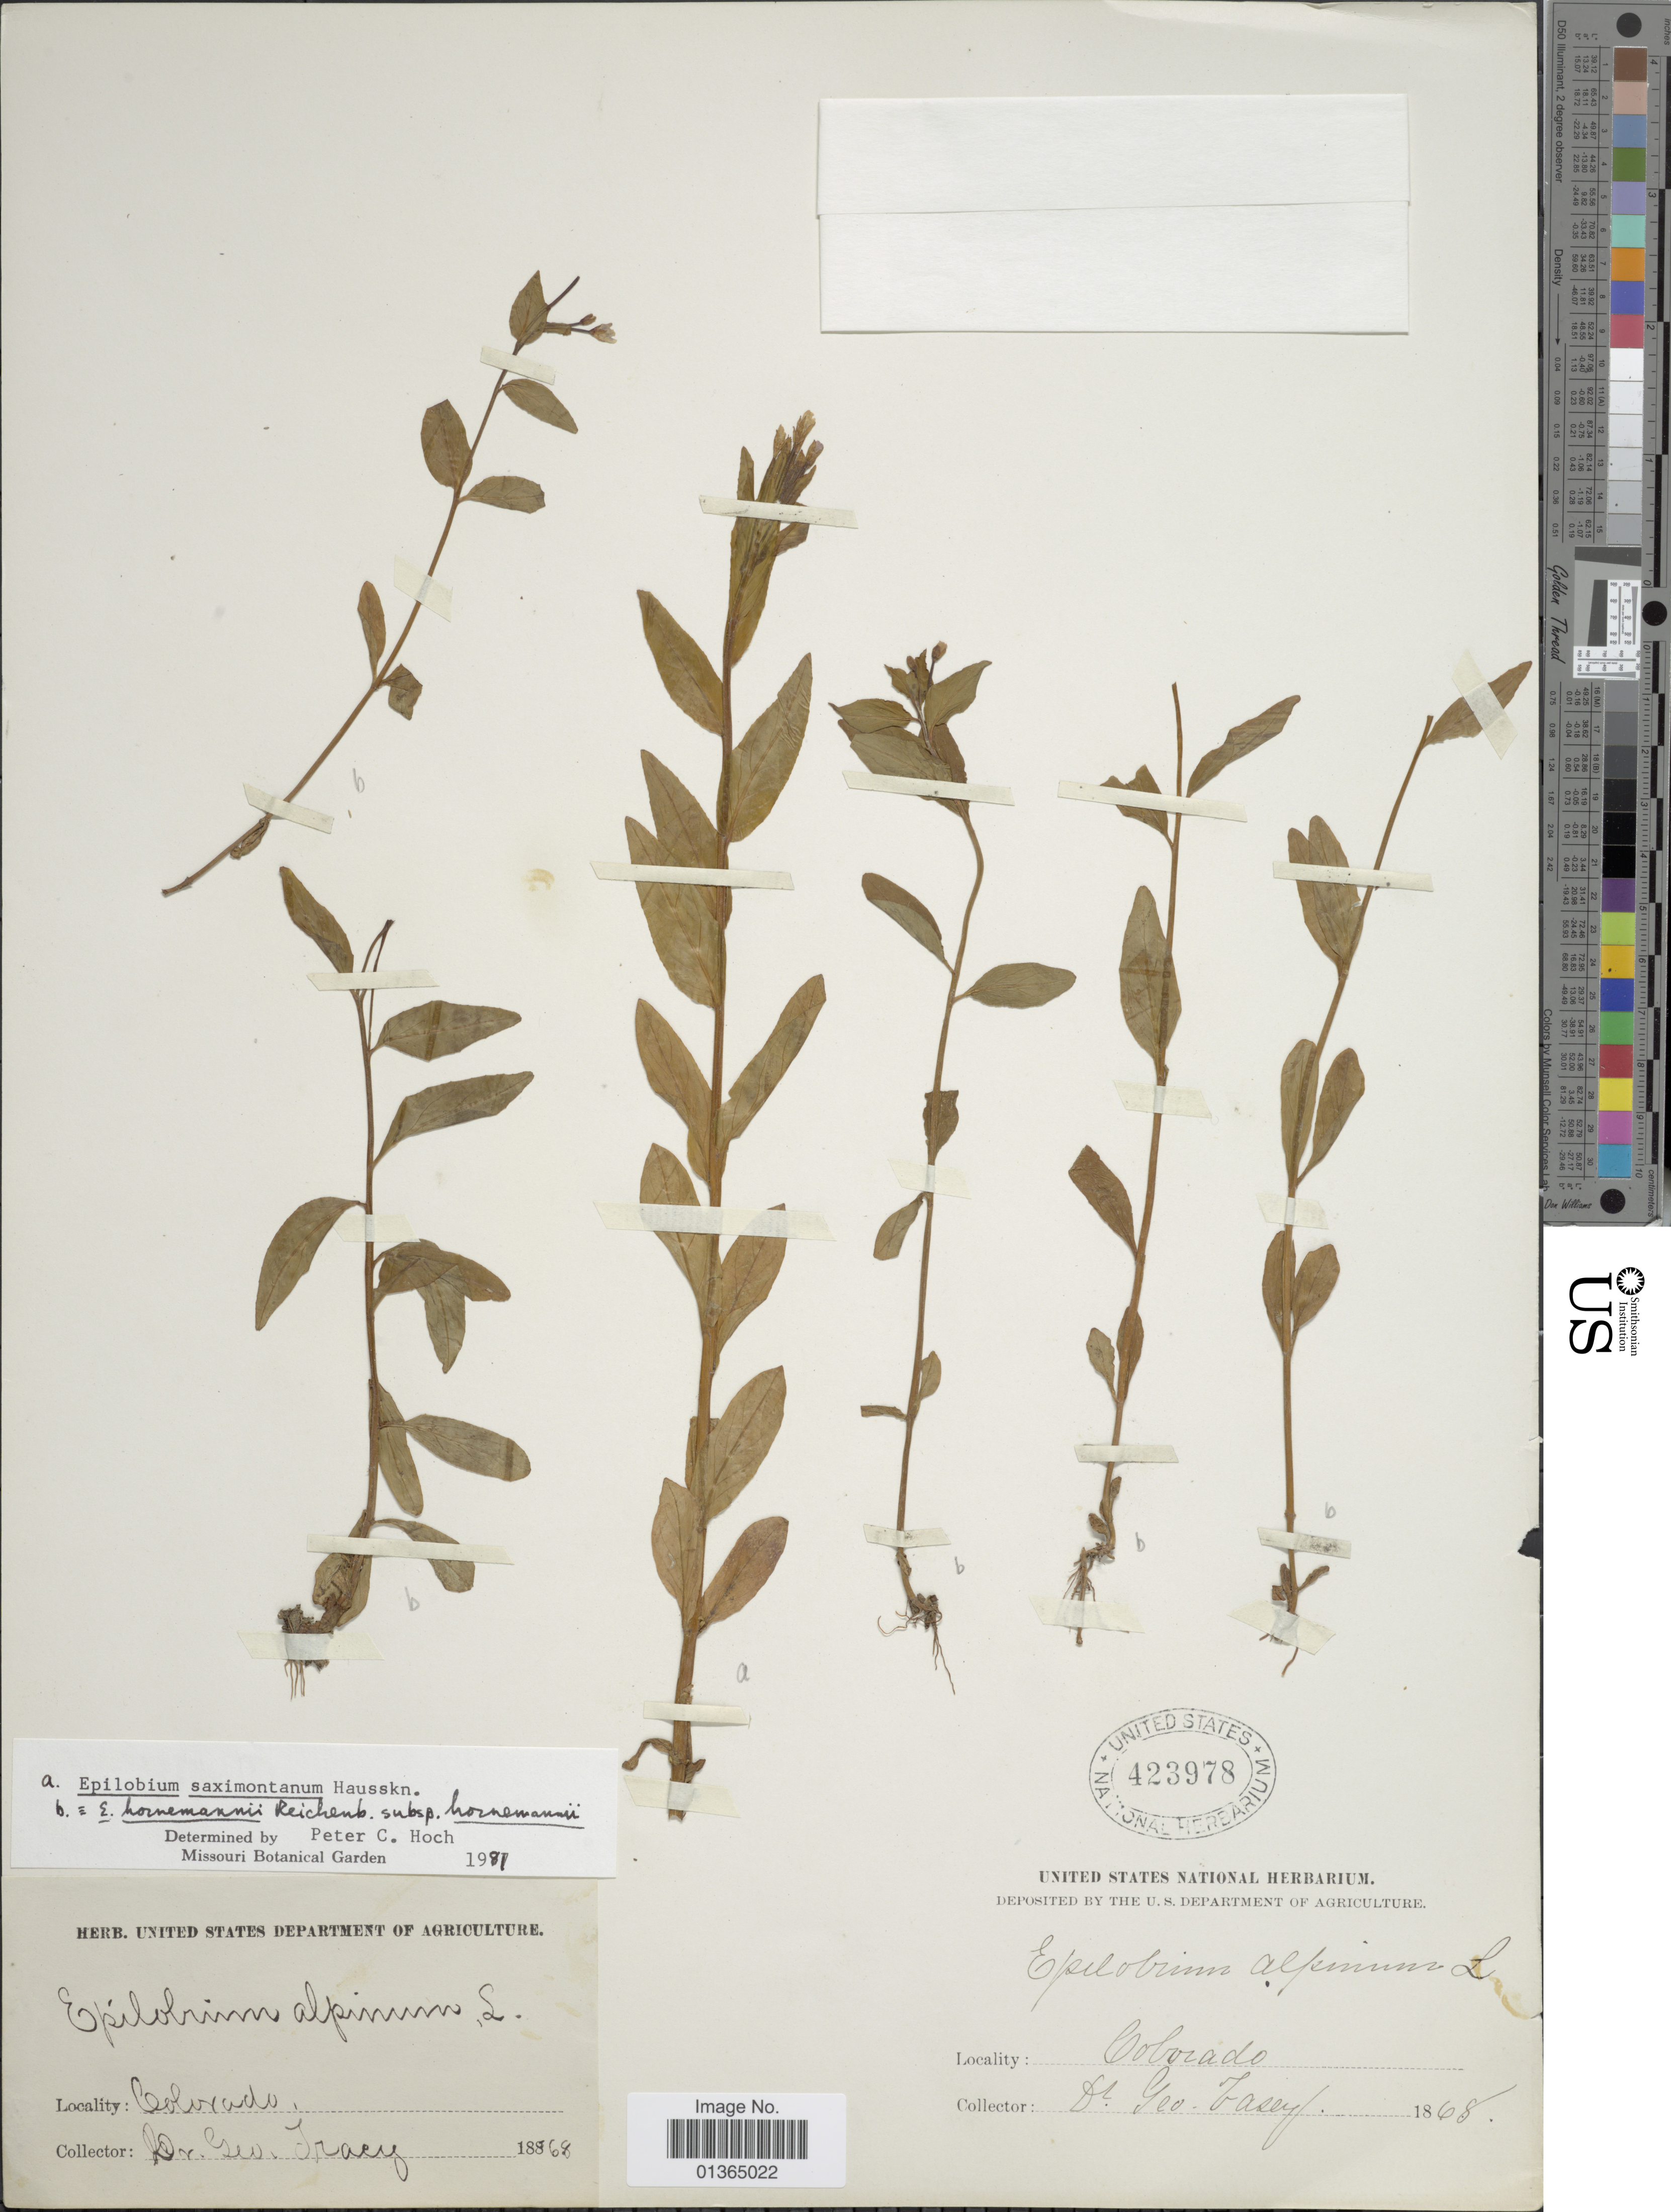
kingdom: Plantae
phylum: Tracheophyta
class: Magnoliopsida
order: Myrtales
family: Onagraceae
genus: Epilobium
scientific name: Epilobium hornemannii subsp. hornemannii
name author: Rchb.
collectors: G. R. Vasey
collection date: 1868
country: United States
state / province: Colorado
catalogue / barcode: US 423978